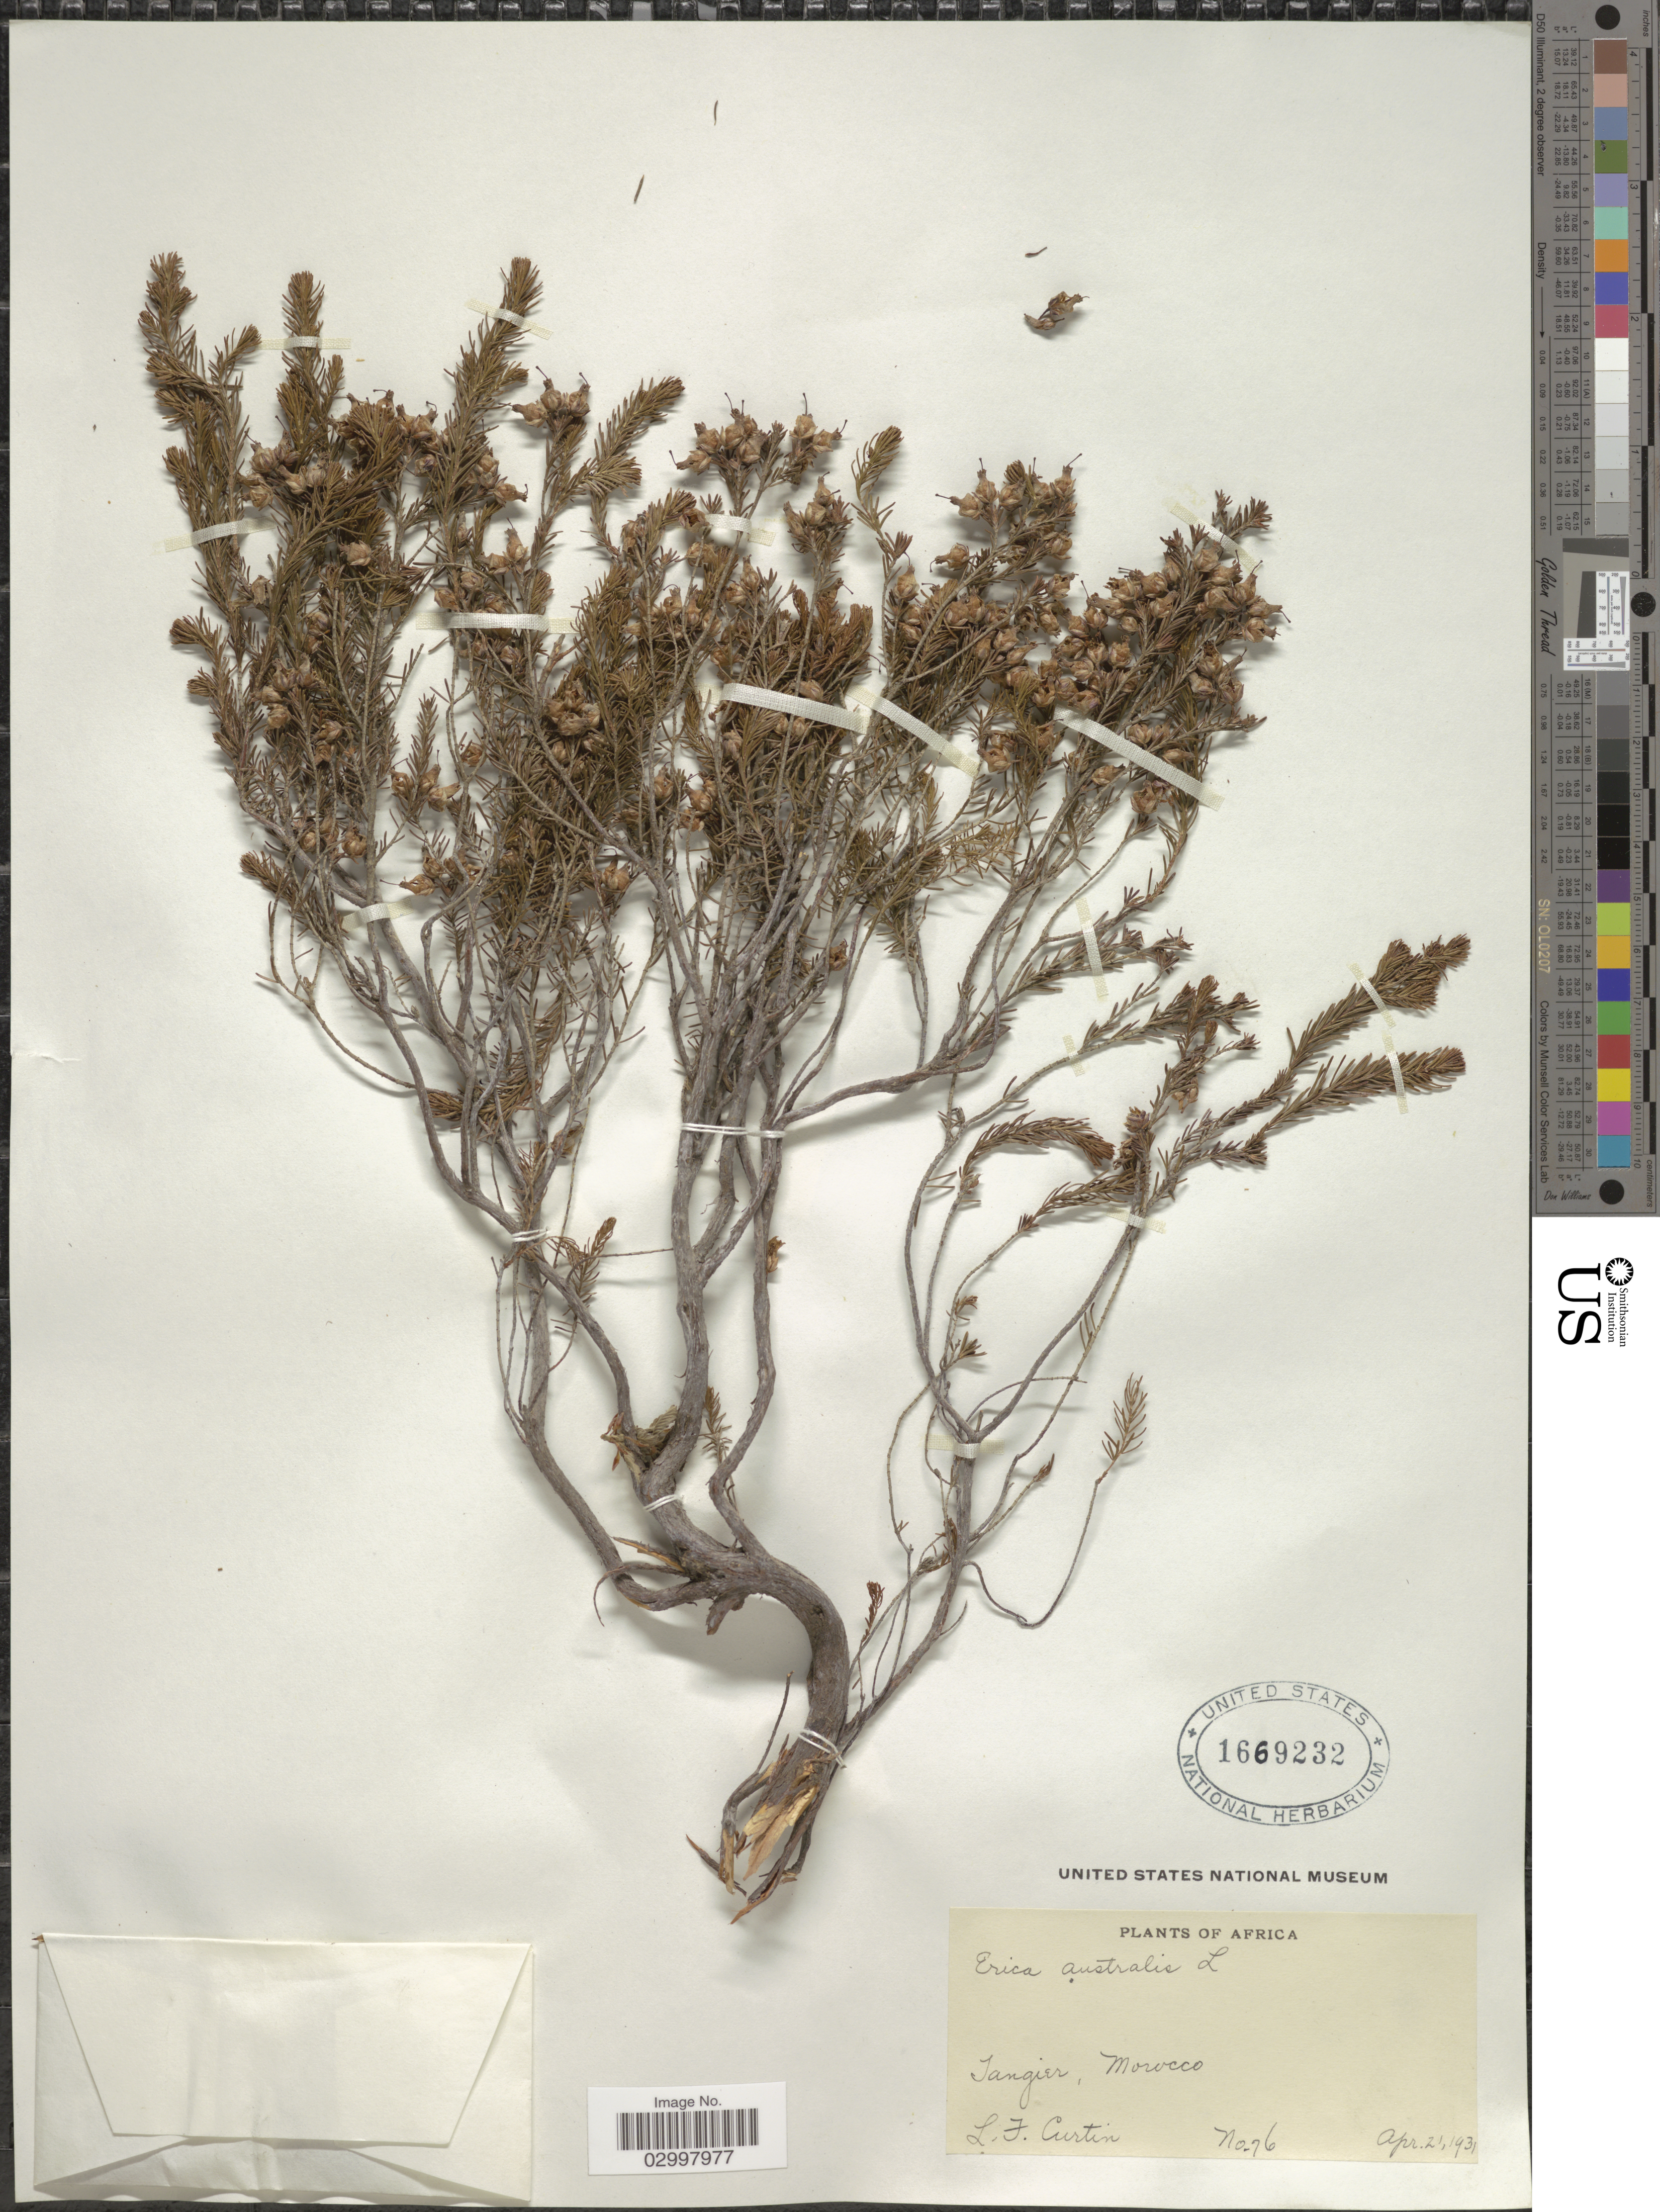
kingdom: Plantae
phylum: Tracheophyta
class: Magnoliopsida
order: Ericales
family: Ericaceae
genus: Erica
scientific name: Erica australis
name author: L.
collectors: L. Curtin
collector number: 76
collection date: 1931-04-21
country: Morocco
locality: Tangier.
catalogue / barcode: US 1669232